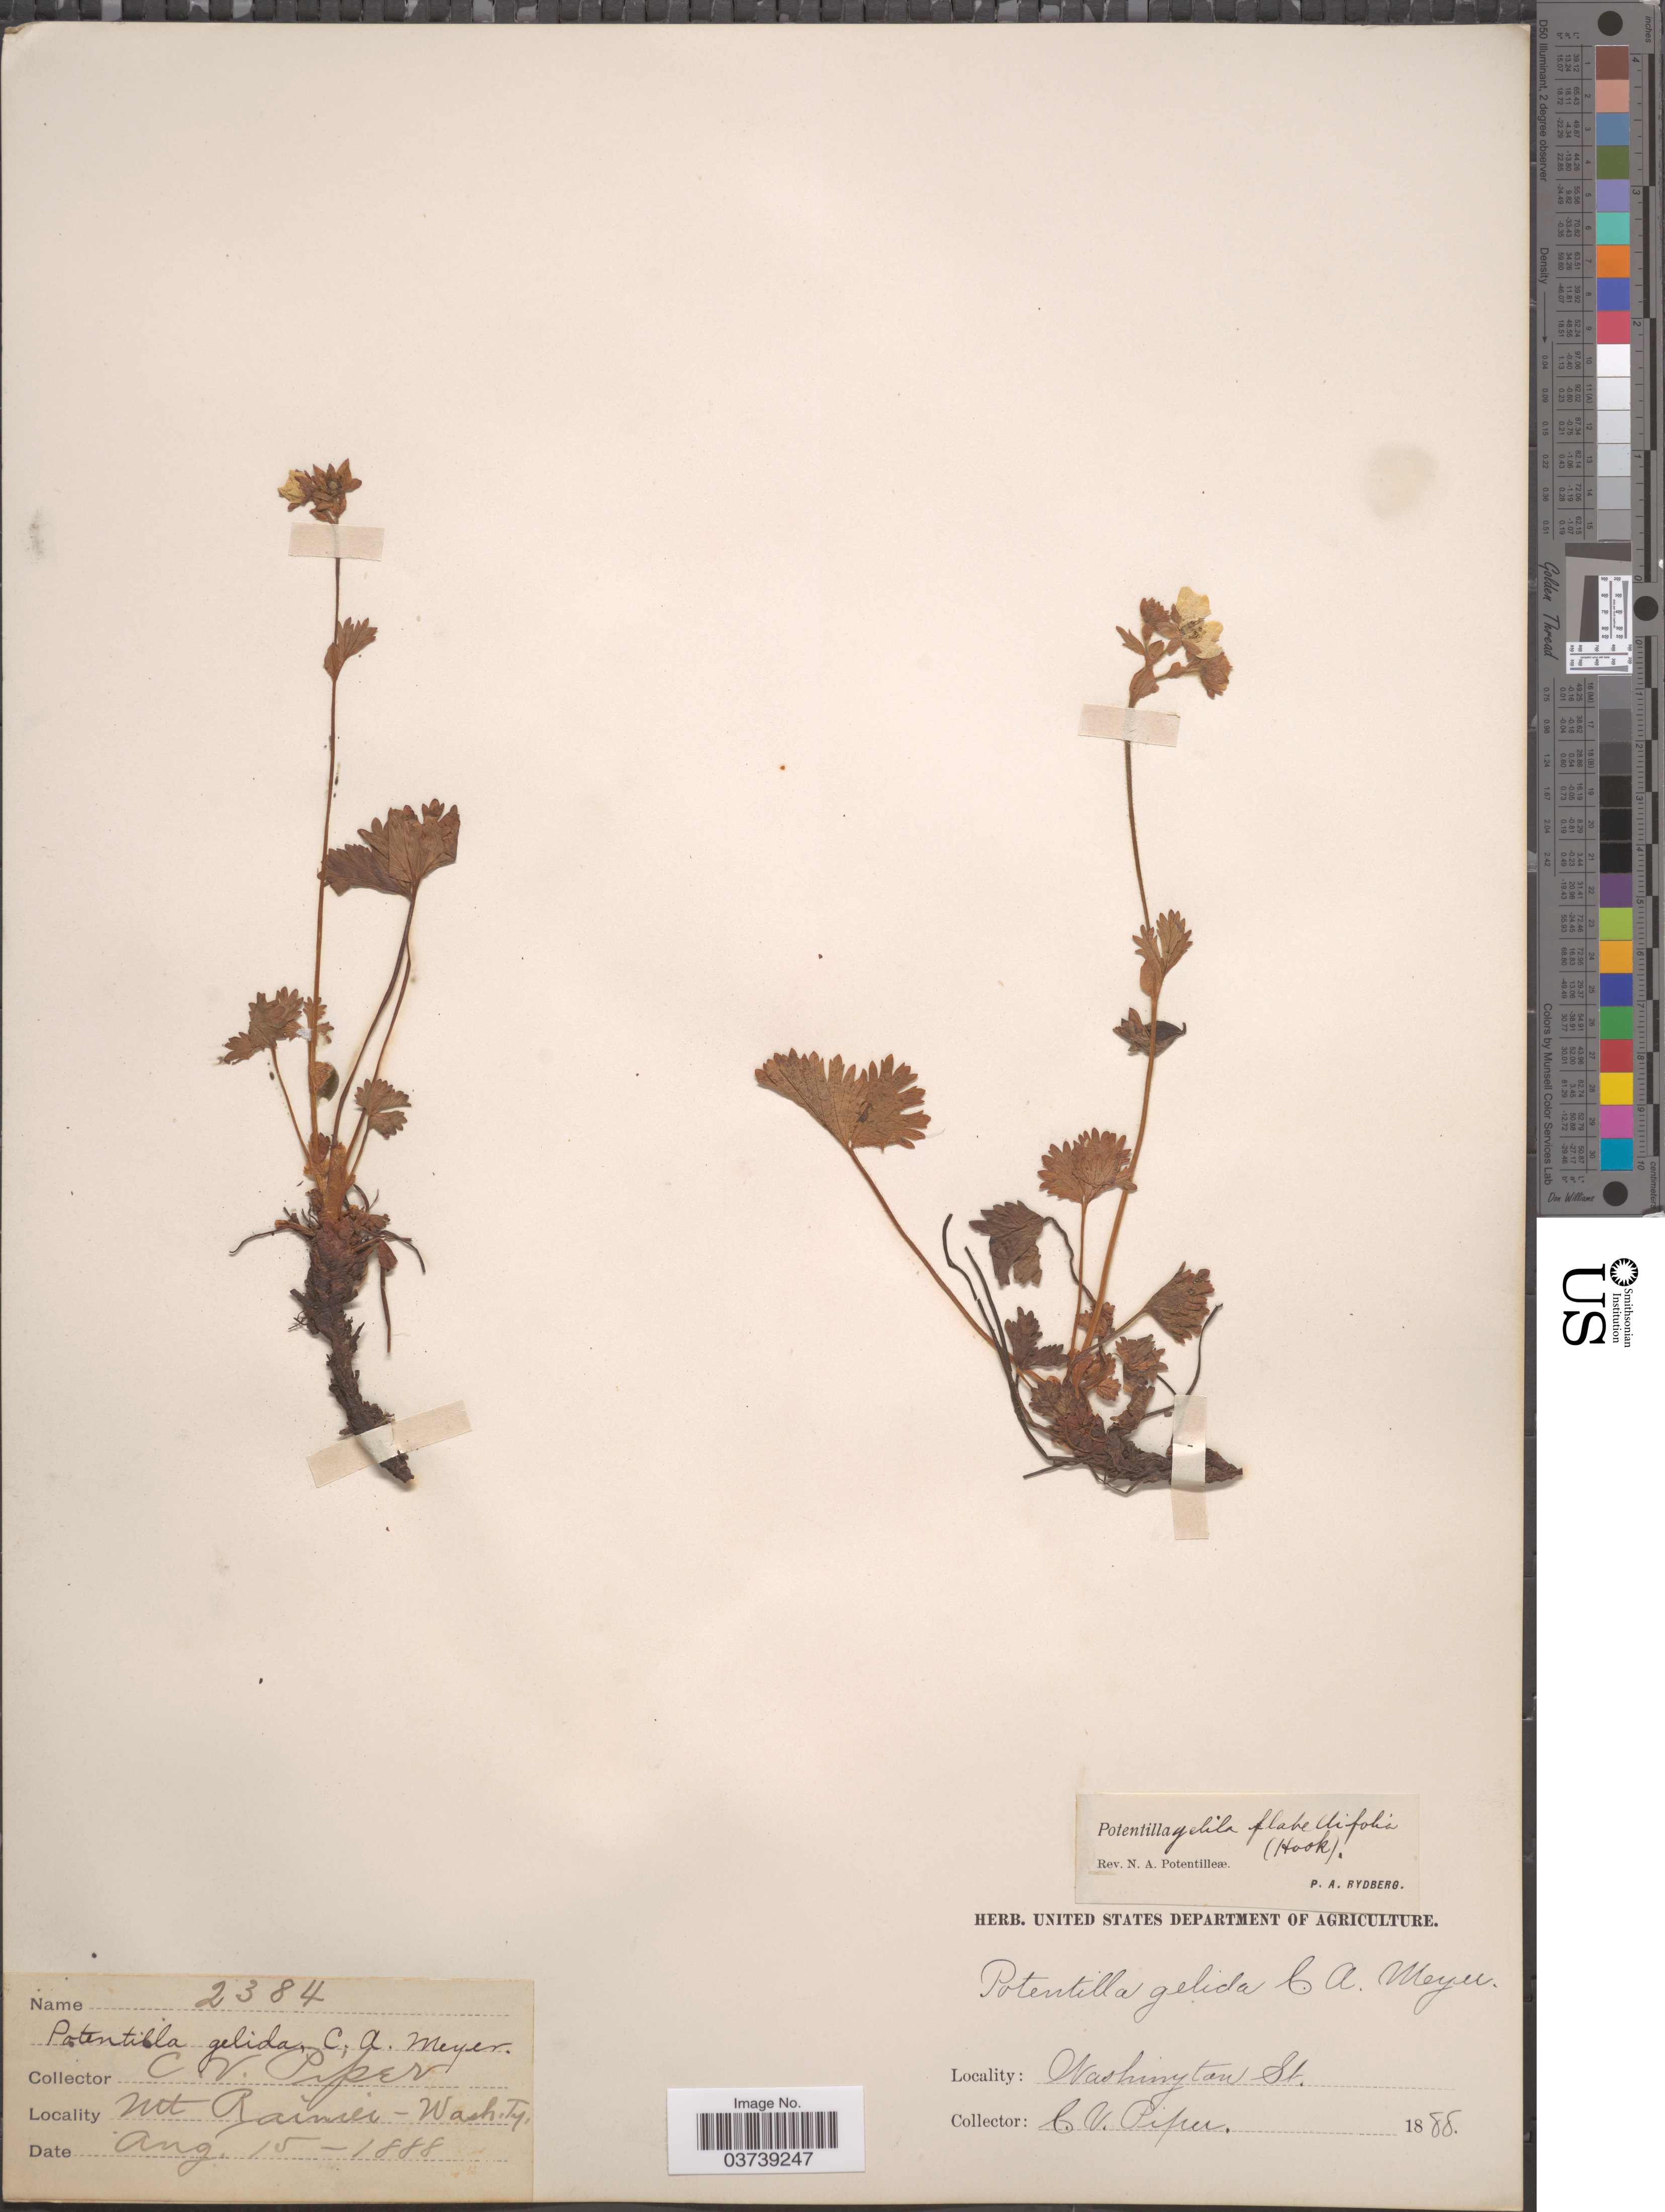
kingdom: Plantae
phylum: Tracheophyta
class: Magnoliopsida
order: Rosales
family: Rosaceae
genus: Potentilla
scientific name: Potentilla flabellifolia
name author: Hook. ex Torr. & A. Gray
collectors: C. V. Piper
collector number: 2384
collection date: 1888-08-15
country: United States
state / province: Washington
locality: Mt. Rainier.